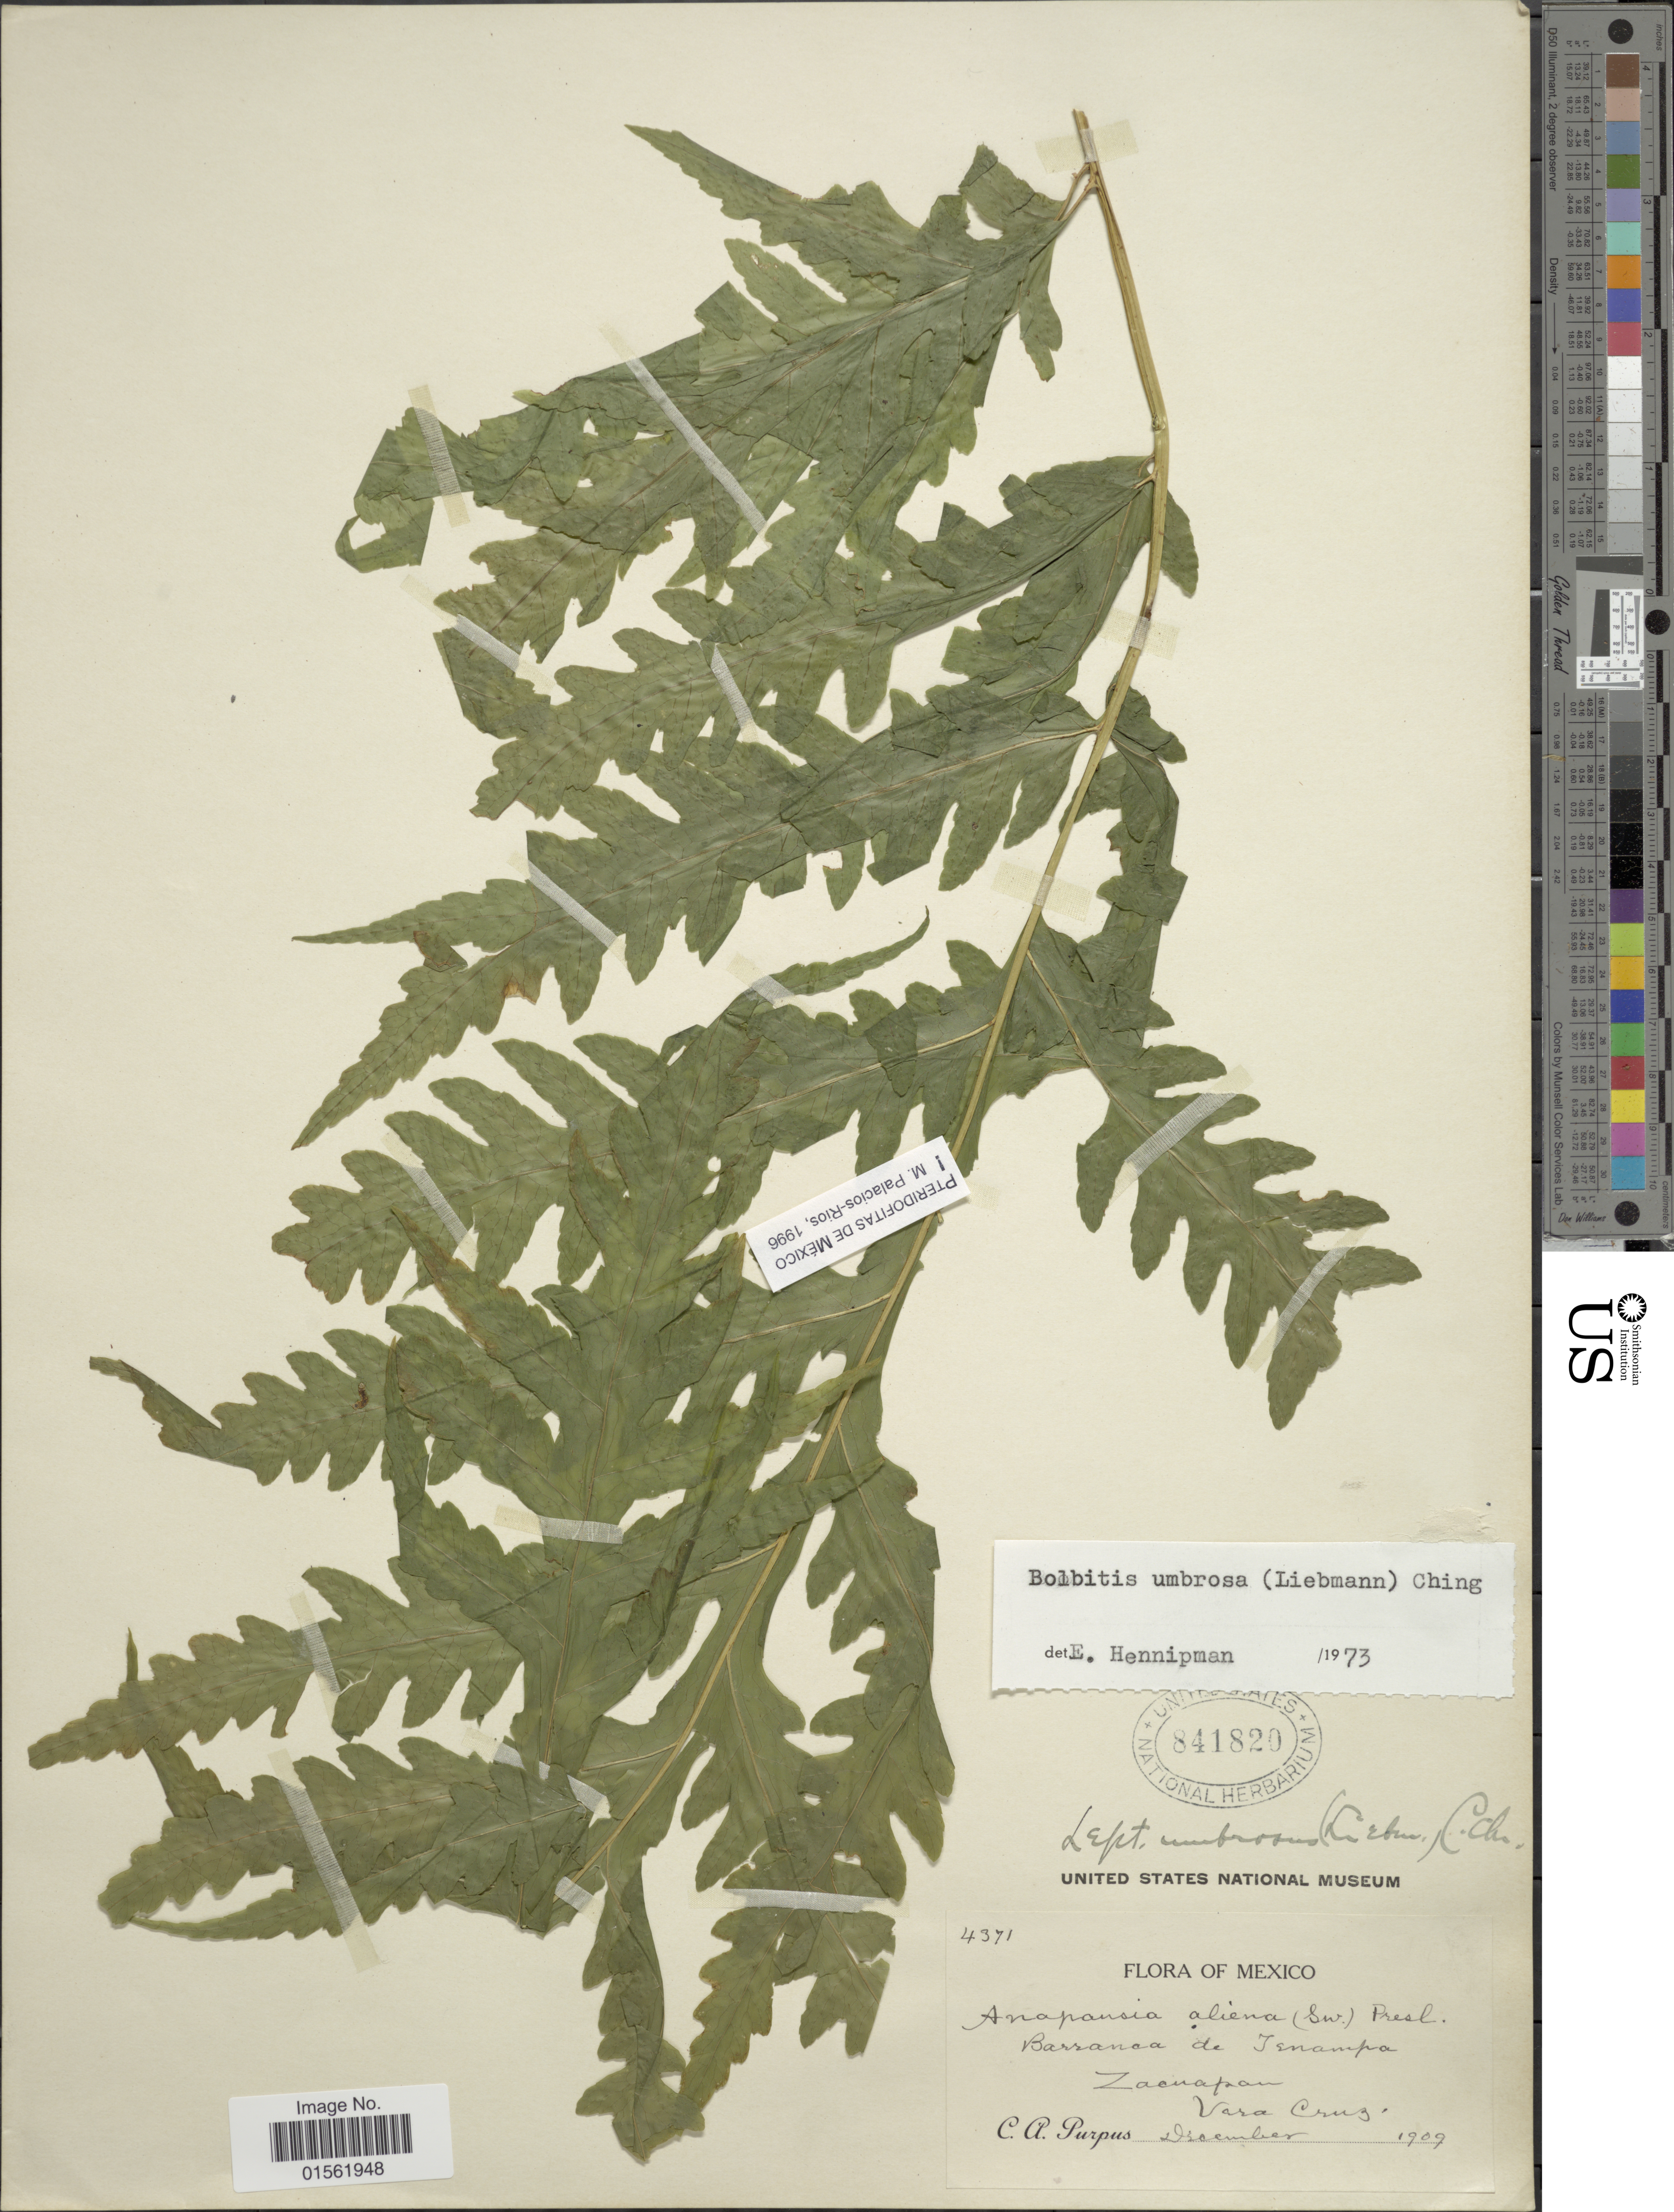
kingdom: Plantae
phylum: Tracheophyta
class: Polypodiopsida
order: Polypodiales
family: Dryopteridaceae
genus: Bolbitis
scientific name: Bolbitis umbrosa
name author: (Liebm.) Ching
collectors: C. A. Purpus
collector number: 4371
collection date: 1909-12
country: Mexico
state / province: Veracruz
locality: Barranca de Tenampa. Zacuapan. Vera Cruz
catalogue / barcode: US 841820